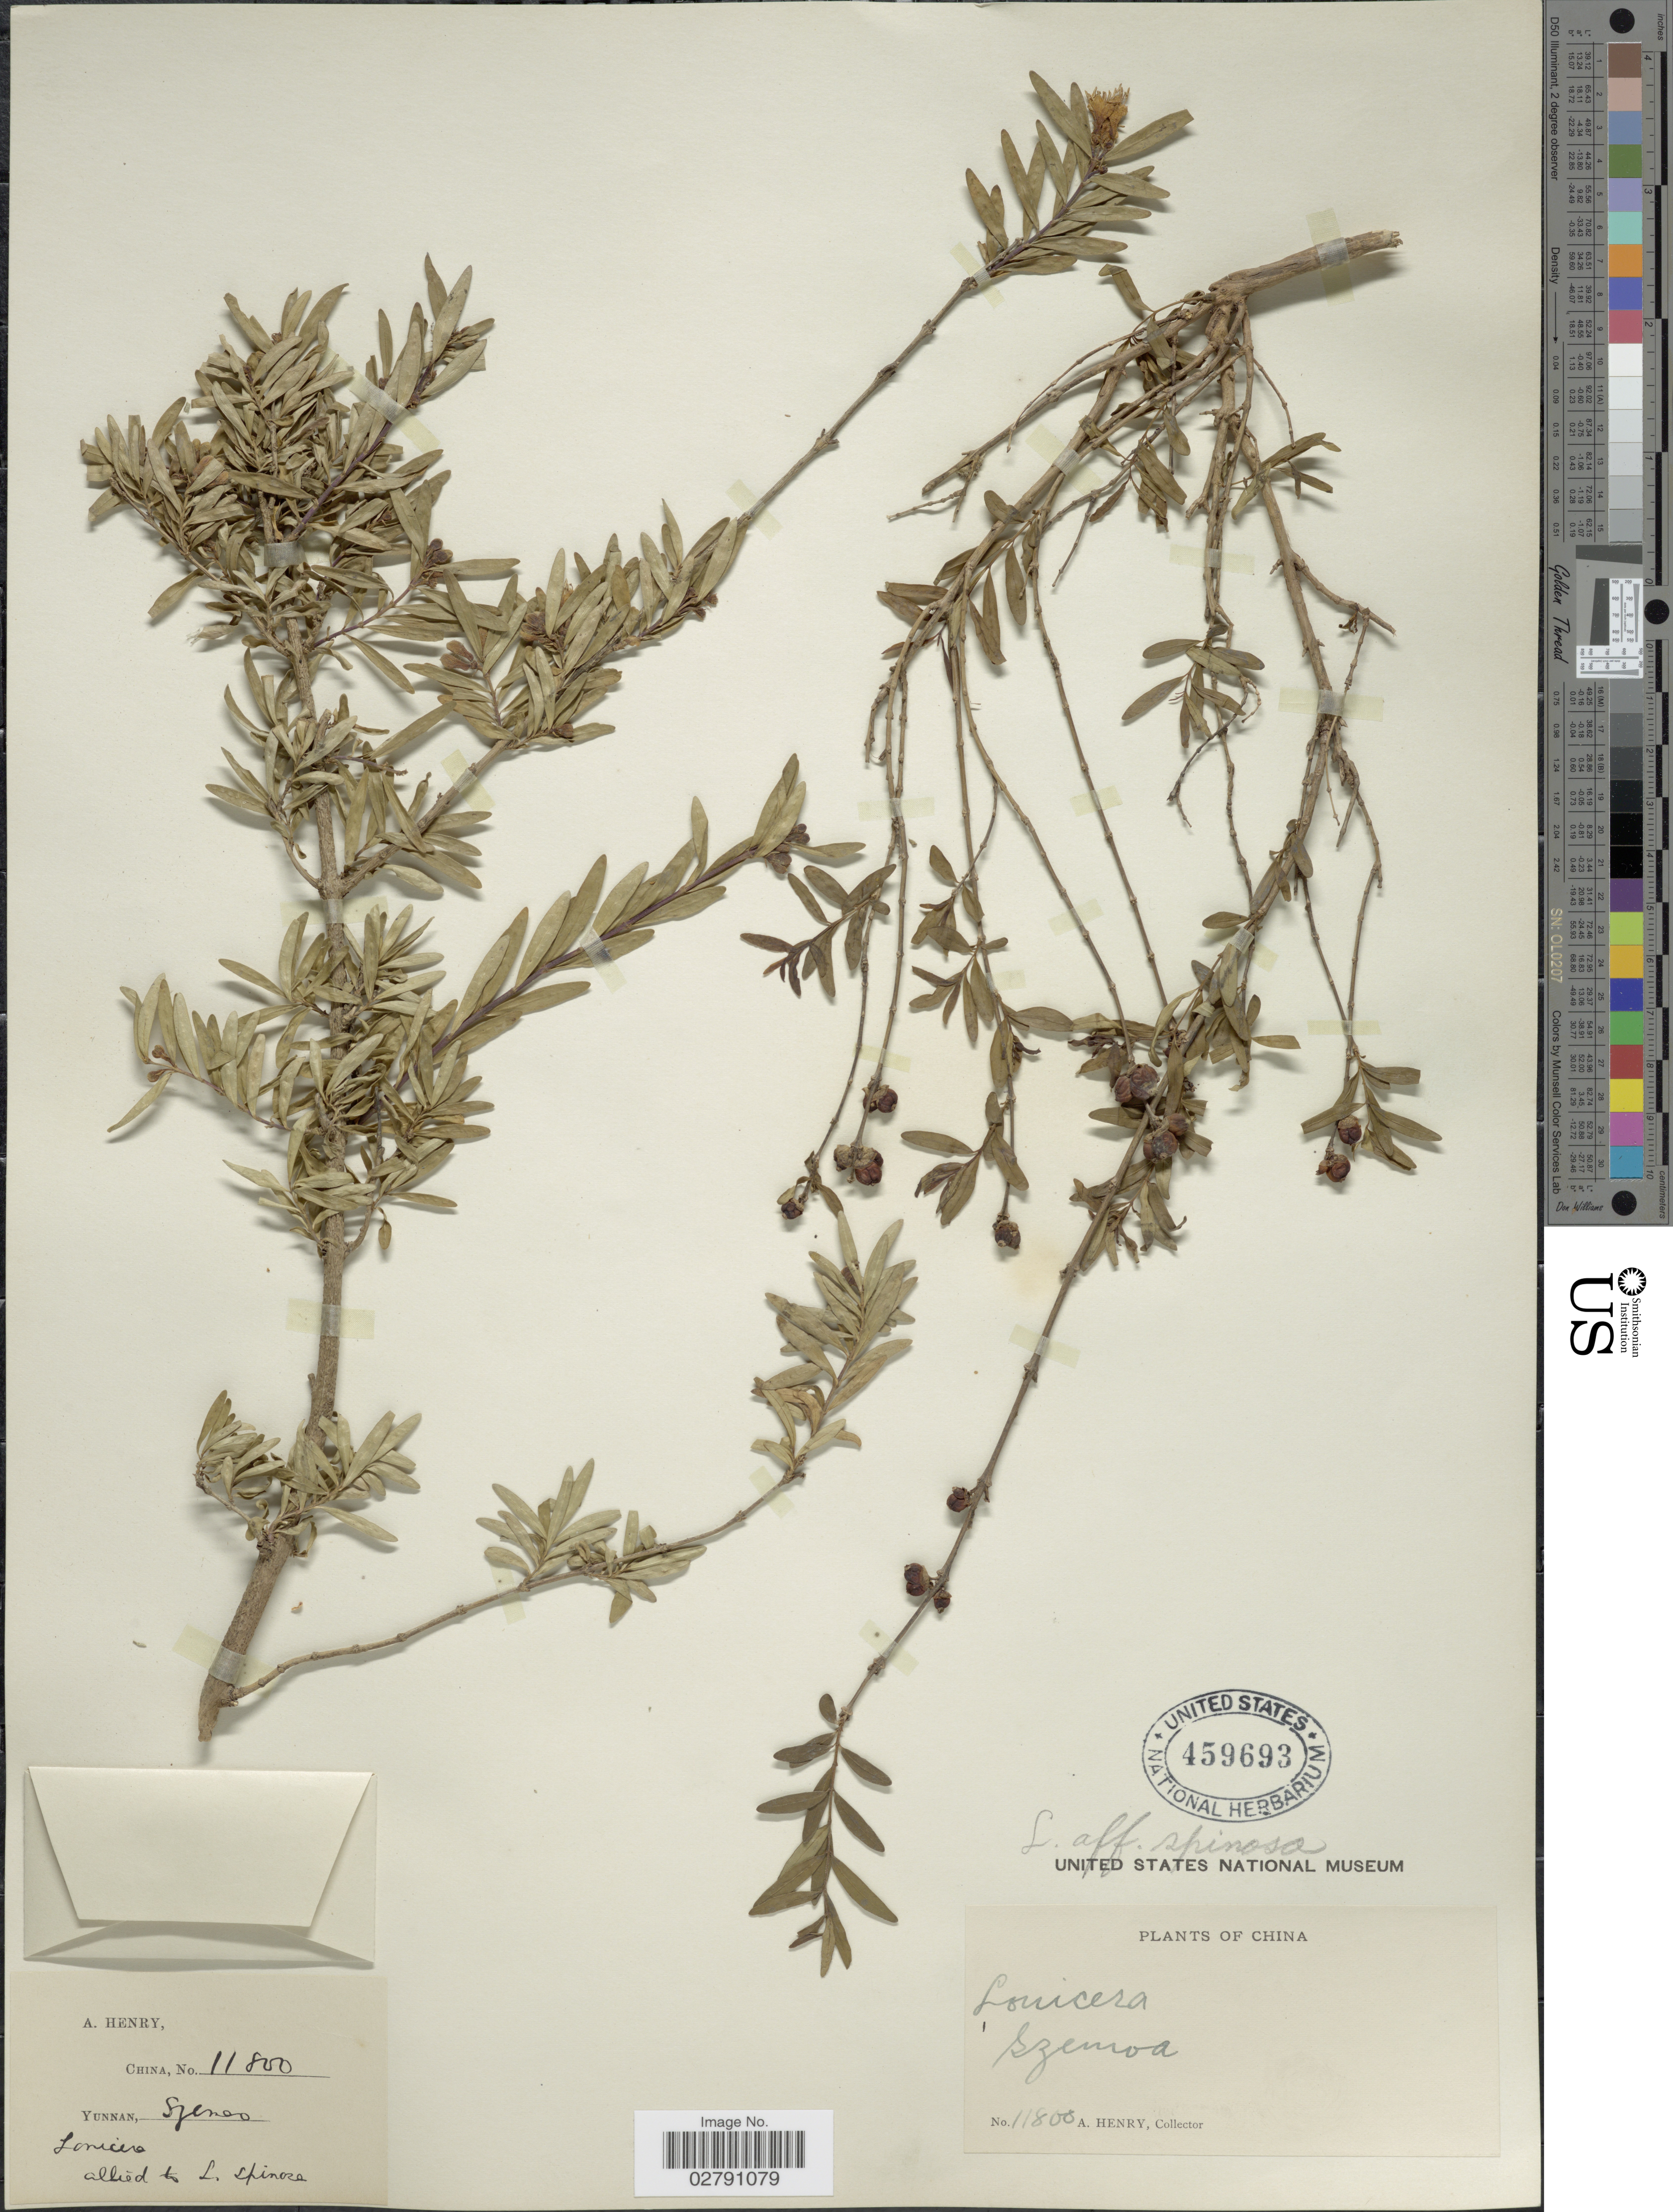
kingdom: Plantae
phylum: Tracheophyta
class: Magnoliopsida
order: Dipsacales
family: Caprifoliaceae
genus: Lonicera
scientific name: Lonicera spinosa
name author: (Decne.) Jacq. ex Walp.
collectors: A. Henry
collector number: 11800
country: China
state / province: Yunnan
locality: Szemoa.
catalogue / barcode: US 459693